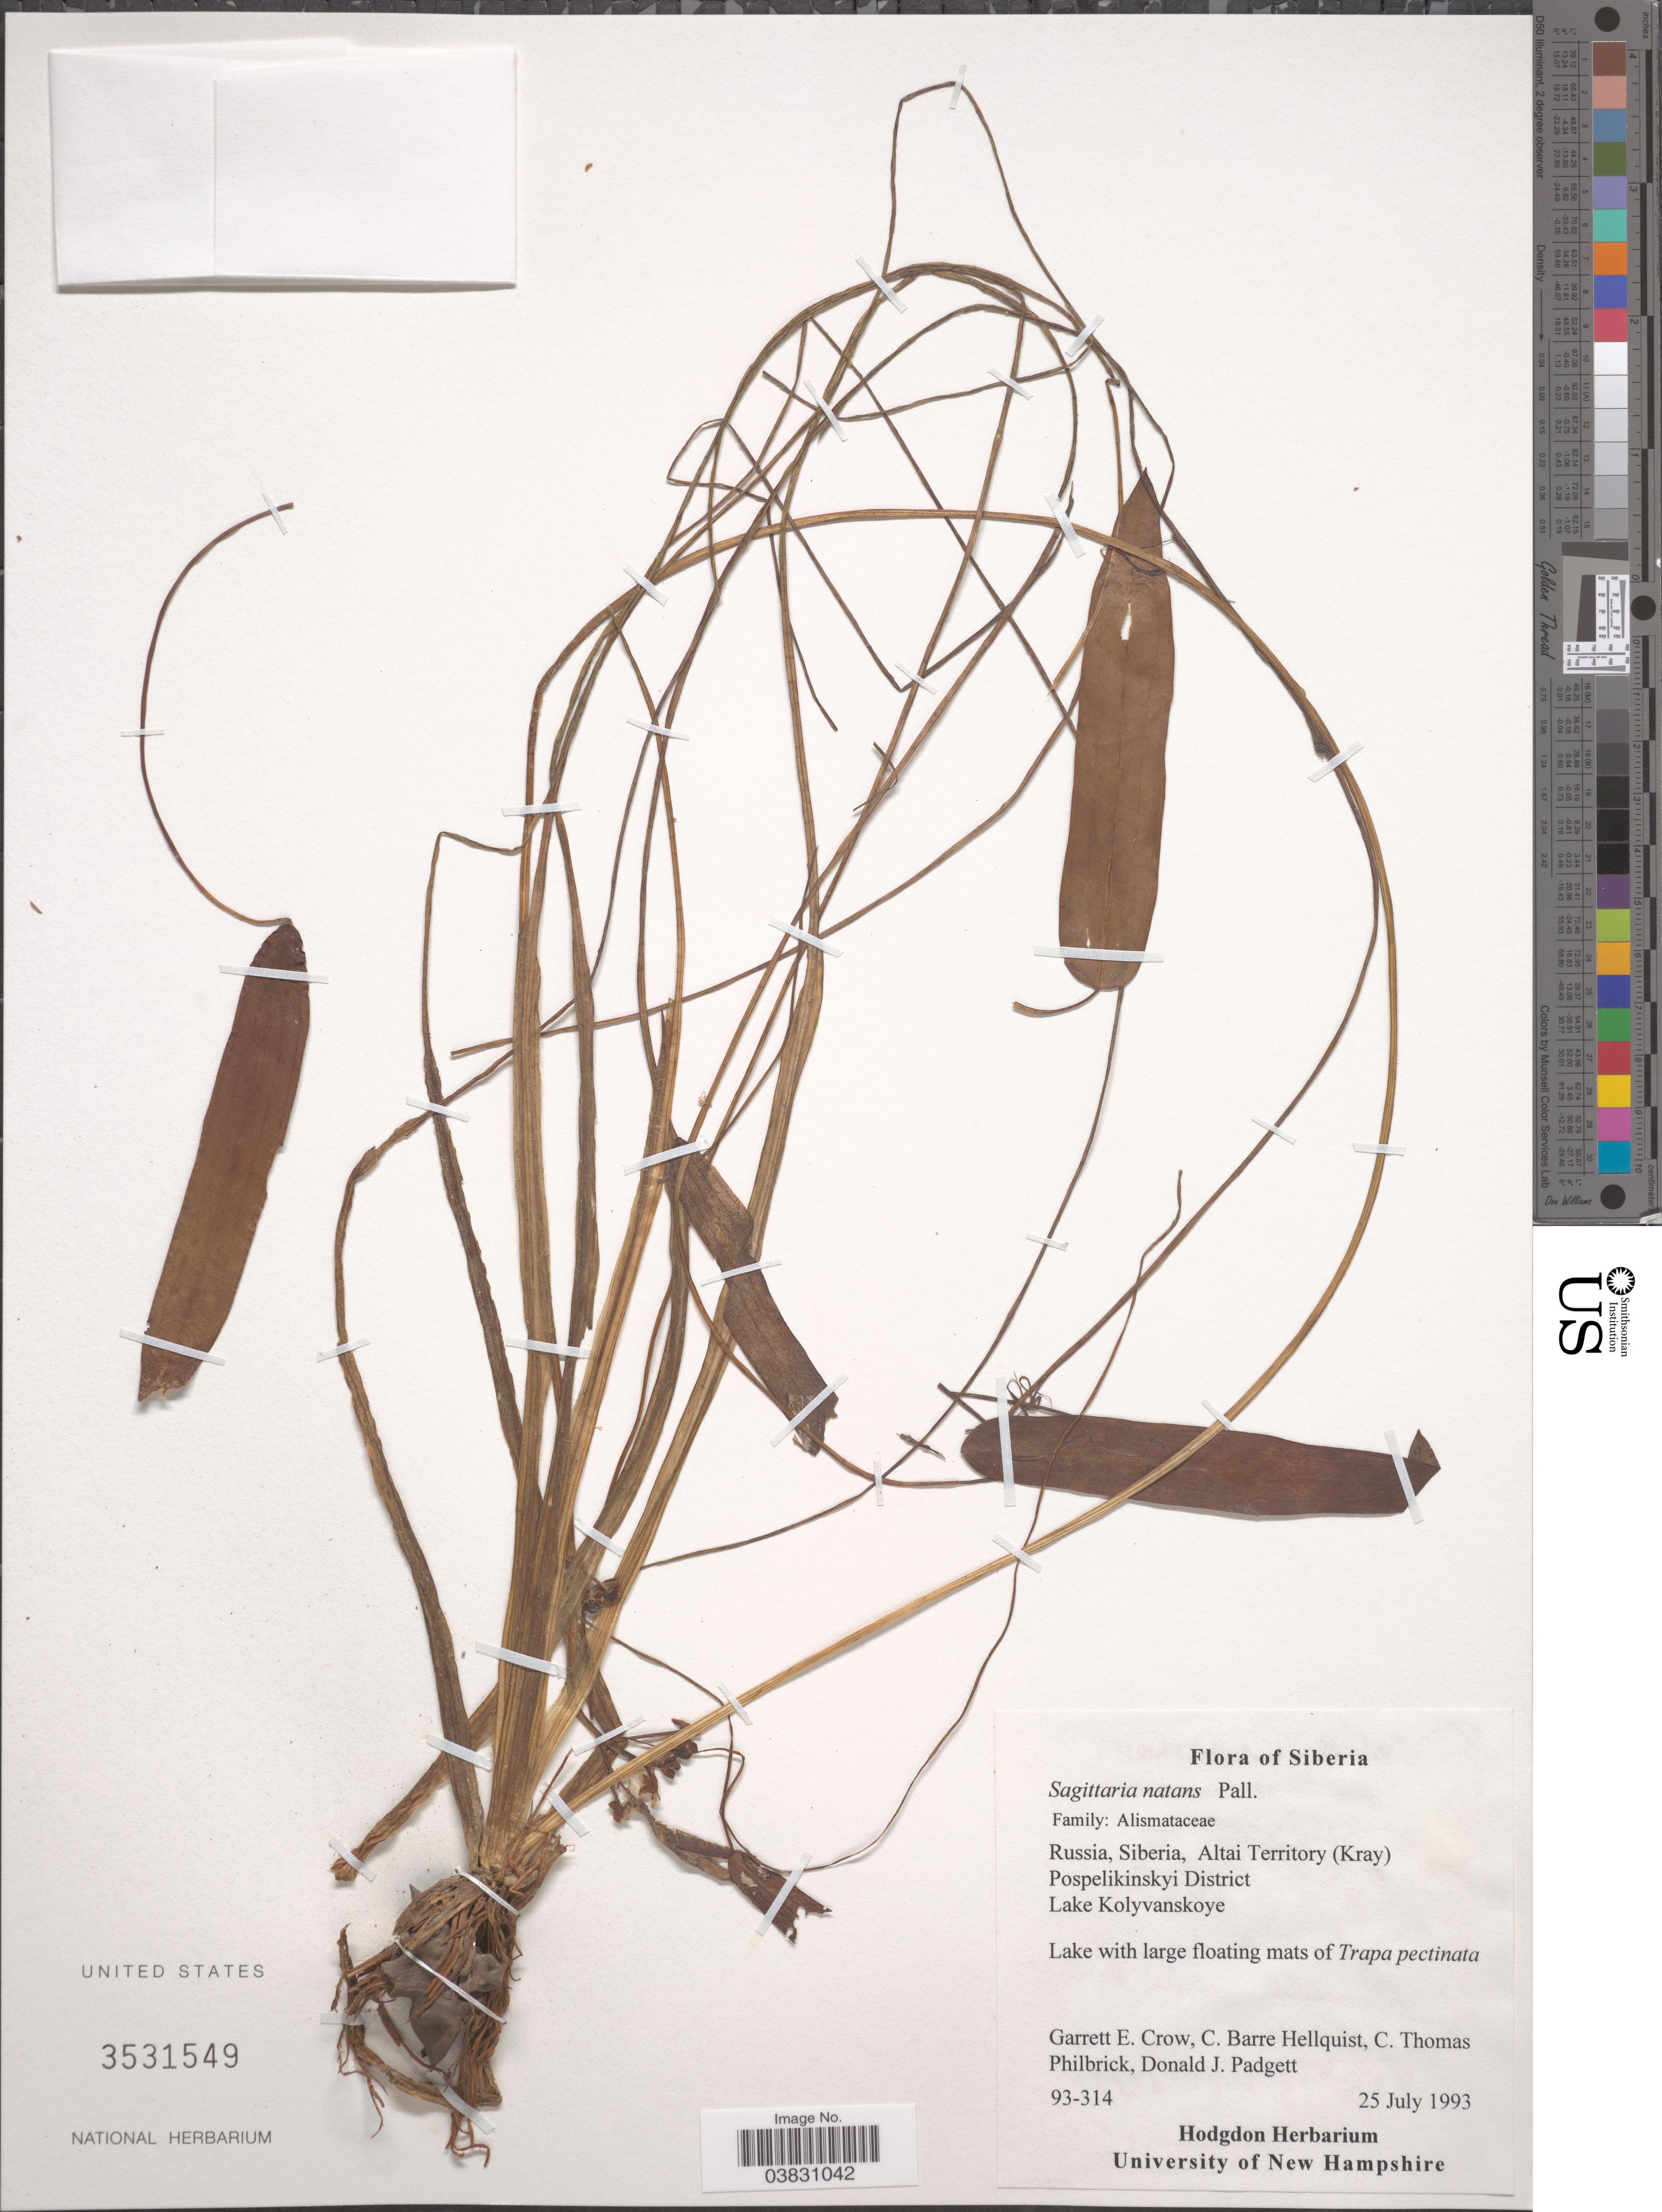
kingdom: Plantae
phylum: Tracheophyta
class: Liliopsida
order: Alismatales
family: Alismataceae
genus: Sagittaria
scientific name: Sagittaria natans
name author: Pall.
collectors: G. E. Crow, C. Hellquist, C. Philbrick & D. Padgett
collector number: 93-314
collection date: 1993-07-25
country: Russian Federation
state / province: Altai Republic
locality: Russia, Siberia, Altai Territory (Kray) Pospelikinskyi District. Lake Kolyvanskoye.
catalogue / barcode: US 3531549